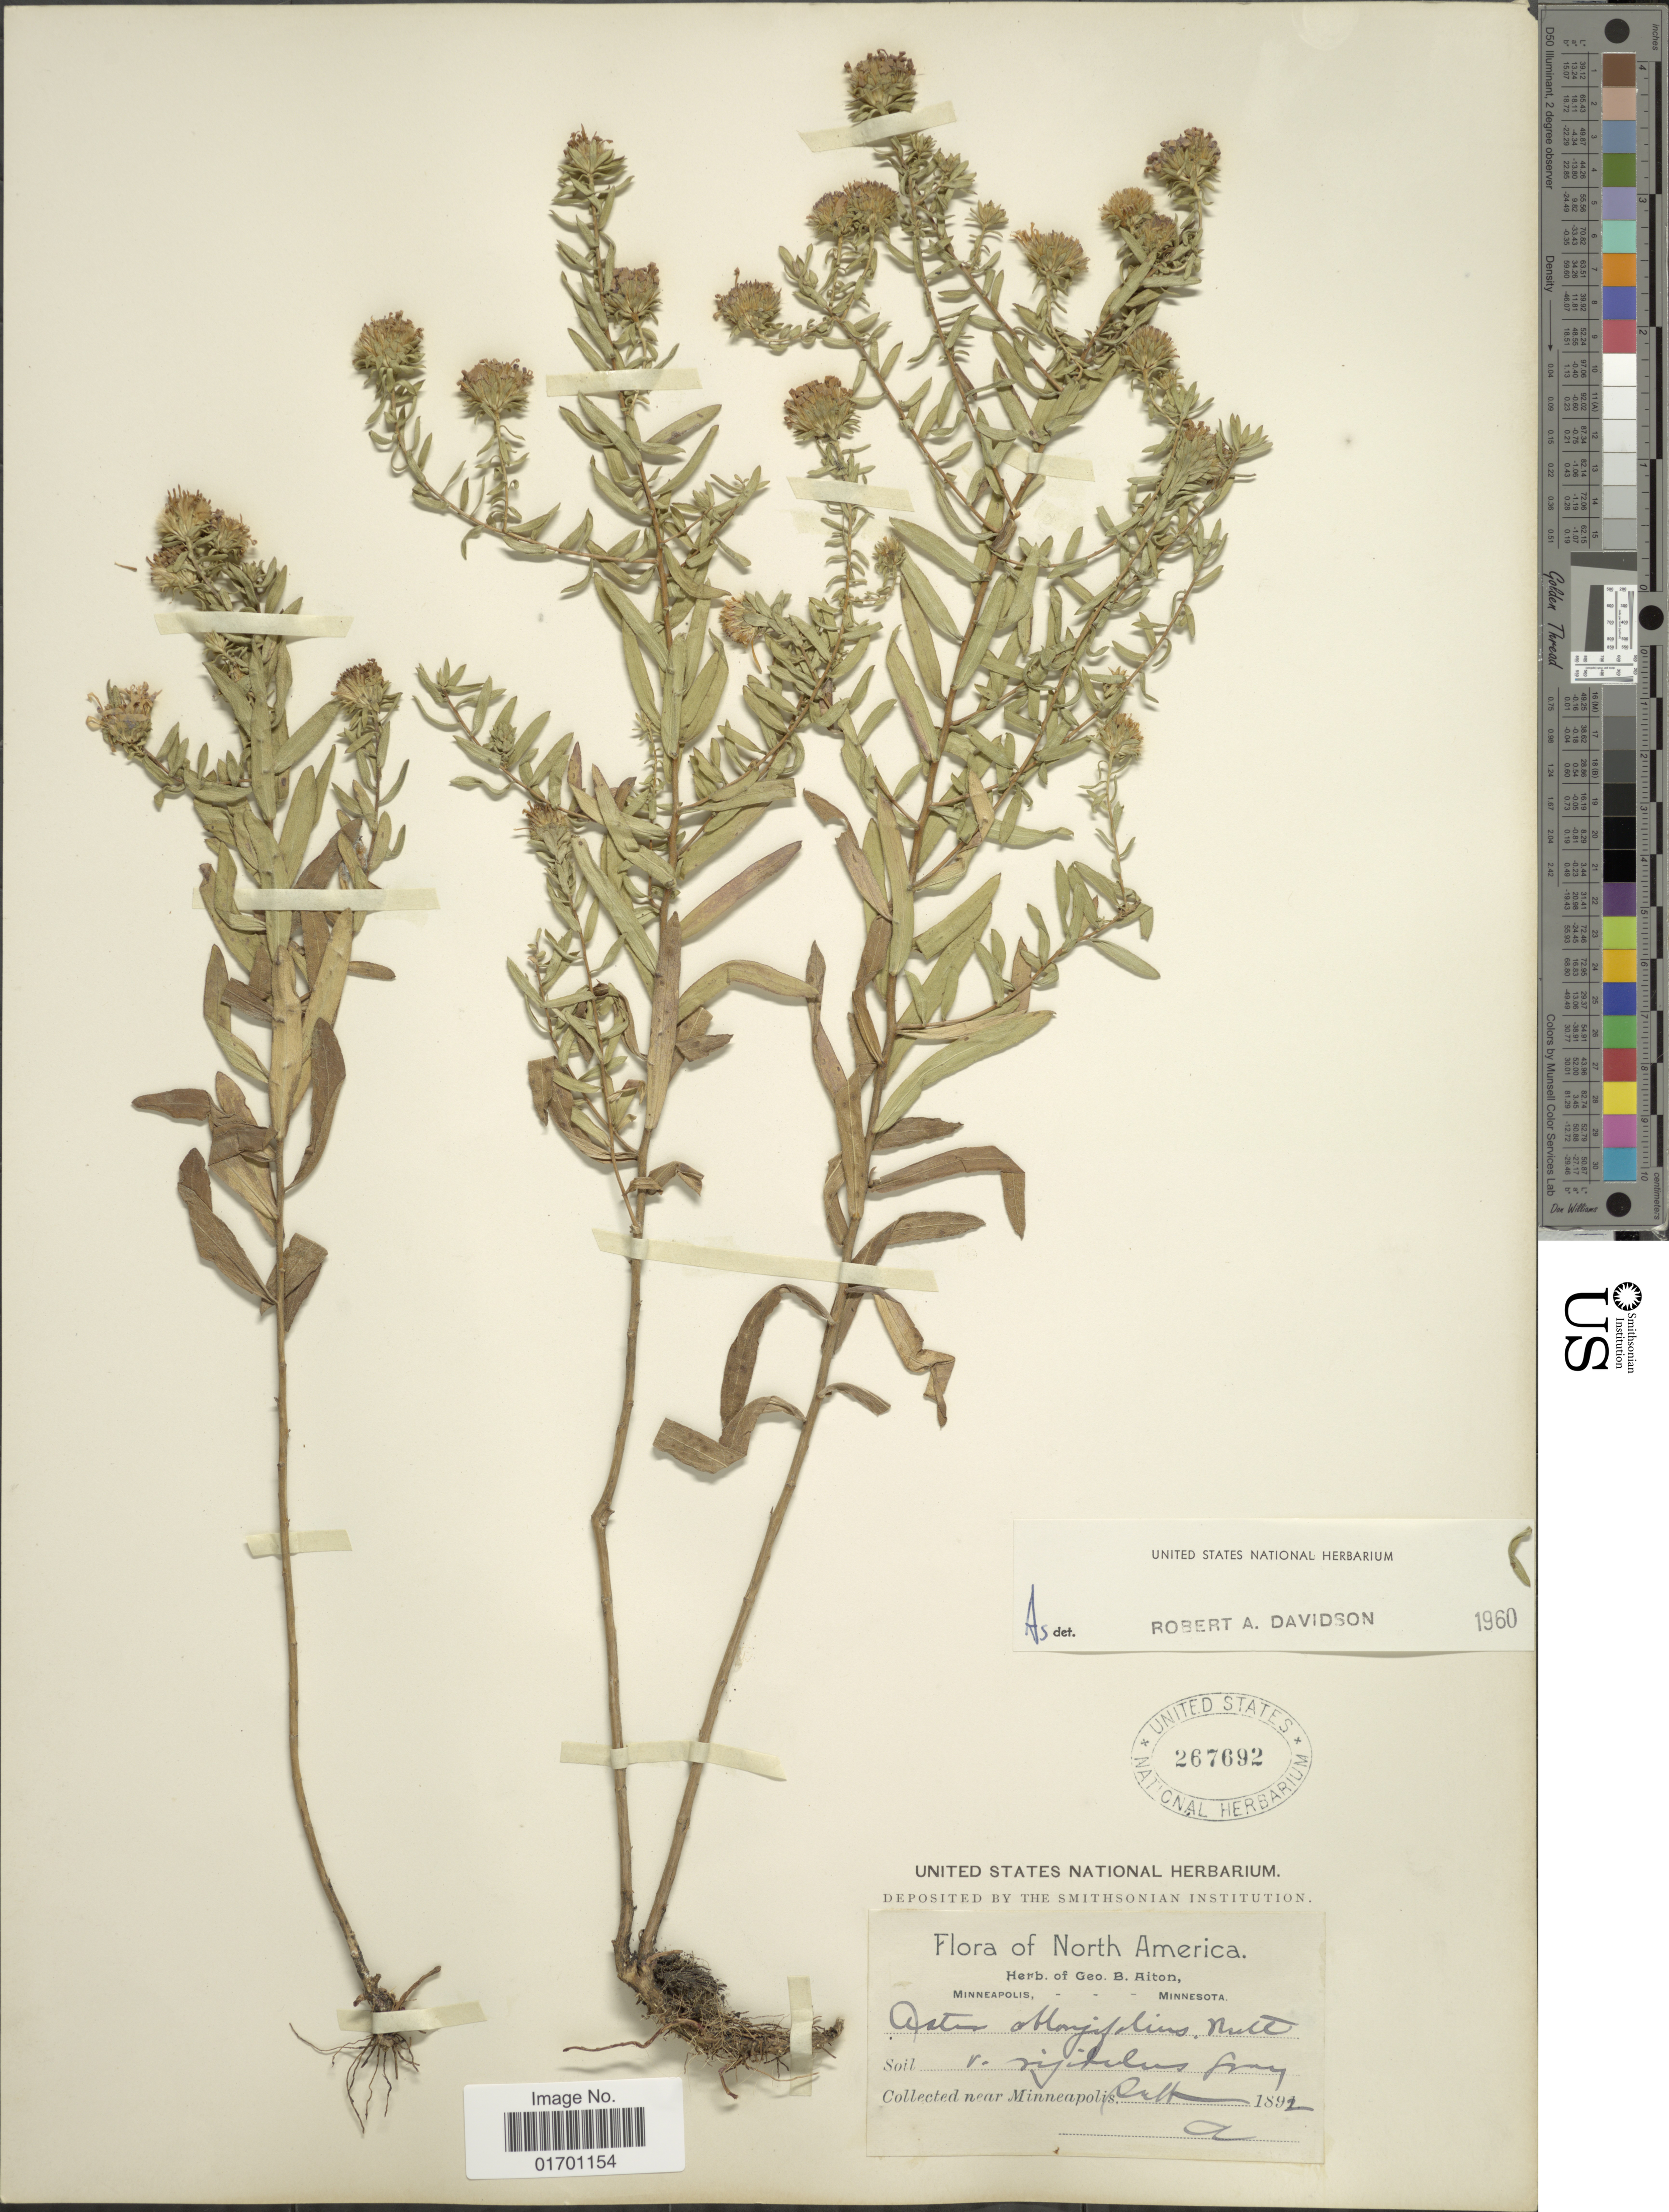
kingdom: Plantae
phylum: Tracheophyta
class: Magnoliopsida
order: Asterales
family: Asteraceae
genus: Symphyotrichum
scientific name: Symphyotrichum oblongifolium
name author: (Nutt.) G.L. Nesom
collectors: G. B. Aiton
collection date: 1892-07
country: United States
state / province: Minnesota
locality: Near Minneapolis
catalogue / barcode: US 267692